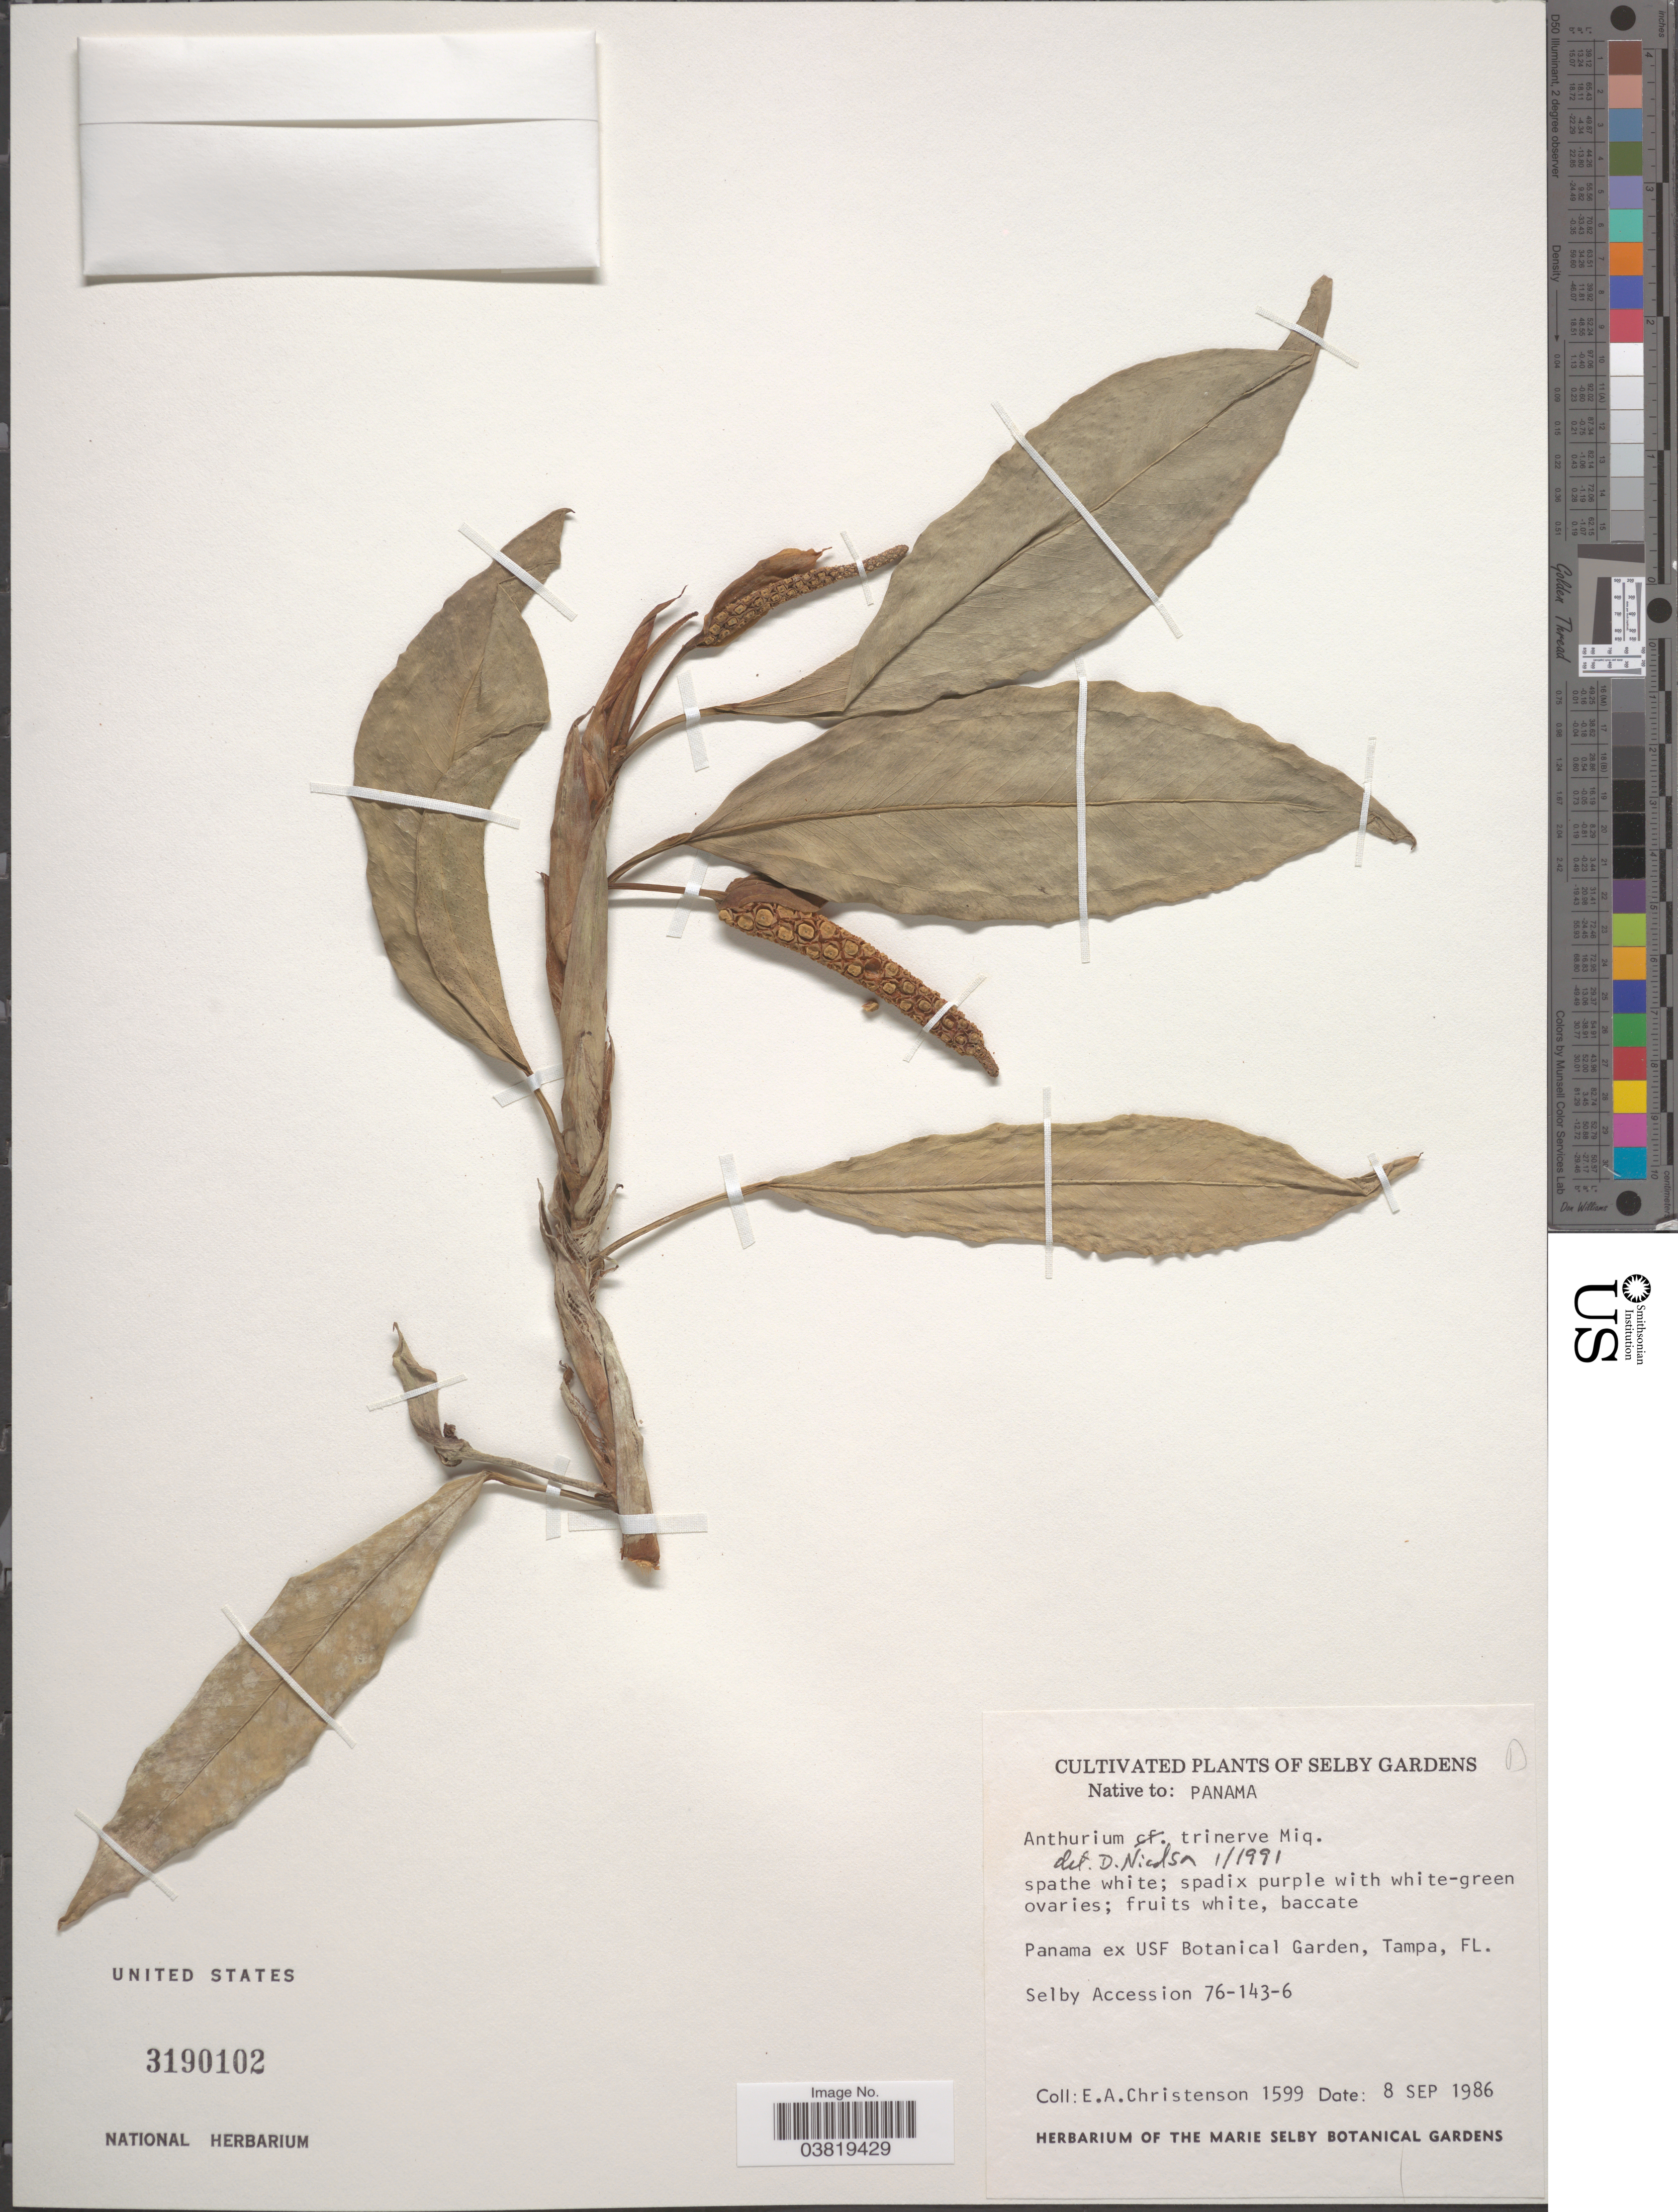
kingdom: Plantae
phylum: Tracheophyta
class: Liliopsida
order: Alismatales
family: Araceae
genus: Anthurium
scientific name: Anthurium trinerve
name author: Miq.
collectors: E. Christenson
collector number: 1599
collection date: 1986-09-08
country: United States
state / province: Florida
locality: Selby Gardens. Panama ex USF Botanical Garden, Tampa.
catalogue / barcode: US 3190102